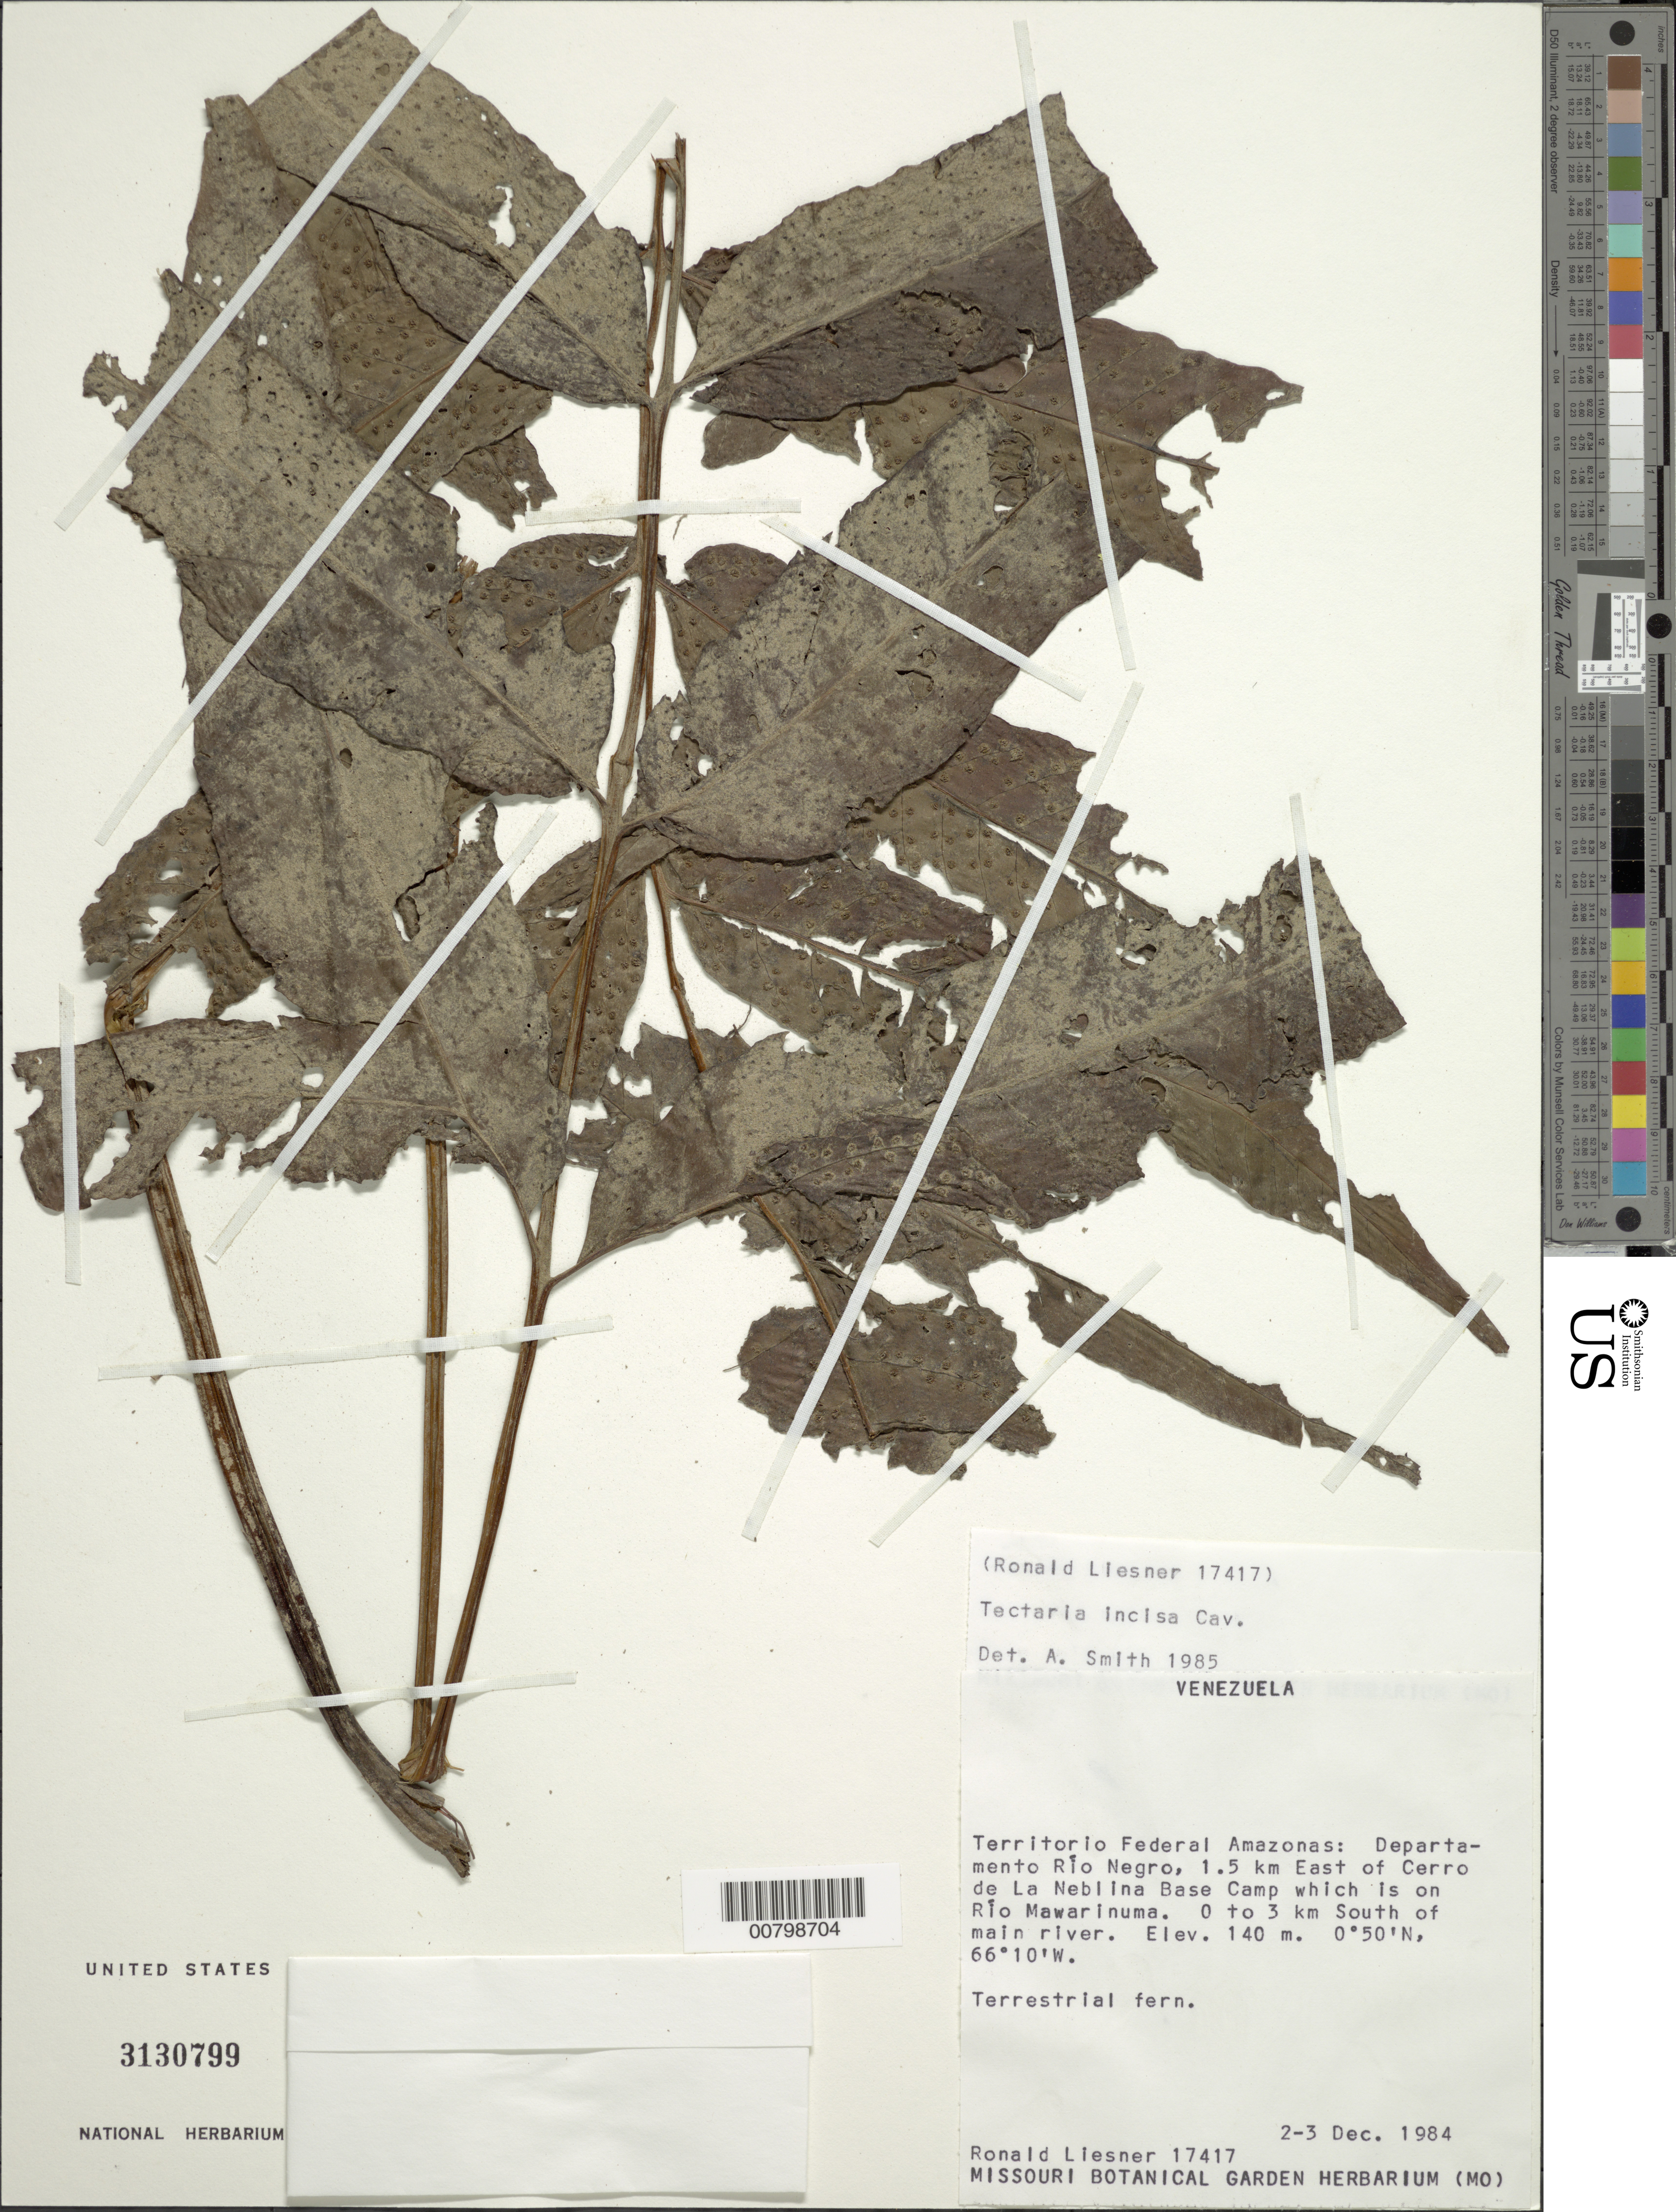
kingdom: Plantae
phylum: Tracheophyta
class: Polypodiopsida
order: Polypodiales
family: Tectariaceae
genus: Tectaria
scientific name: Tectaria incisa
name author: Cav.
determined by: Smith, A.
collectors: R. L. Liesner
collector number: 17417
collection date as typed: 2-Dec-84 to 3-Dec-84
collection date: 1984-12-02/1984-12-03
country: Venezuela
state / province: Amazonas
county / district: Río Negro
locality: Río Mawarinuma, 1.5 km E of Cerro de La Neblina Base Camp, 0-3 km S of main river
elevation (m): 140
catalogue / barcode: US 3130799